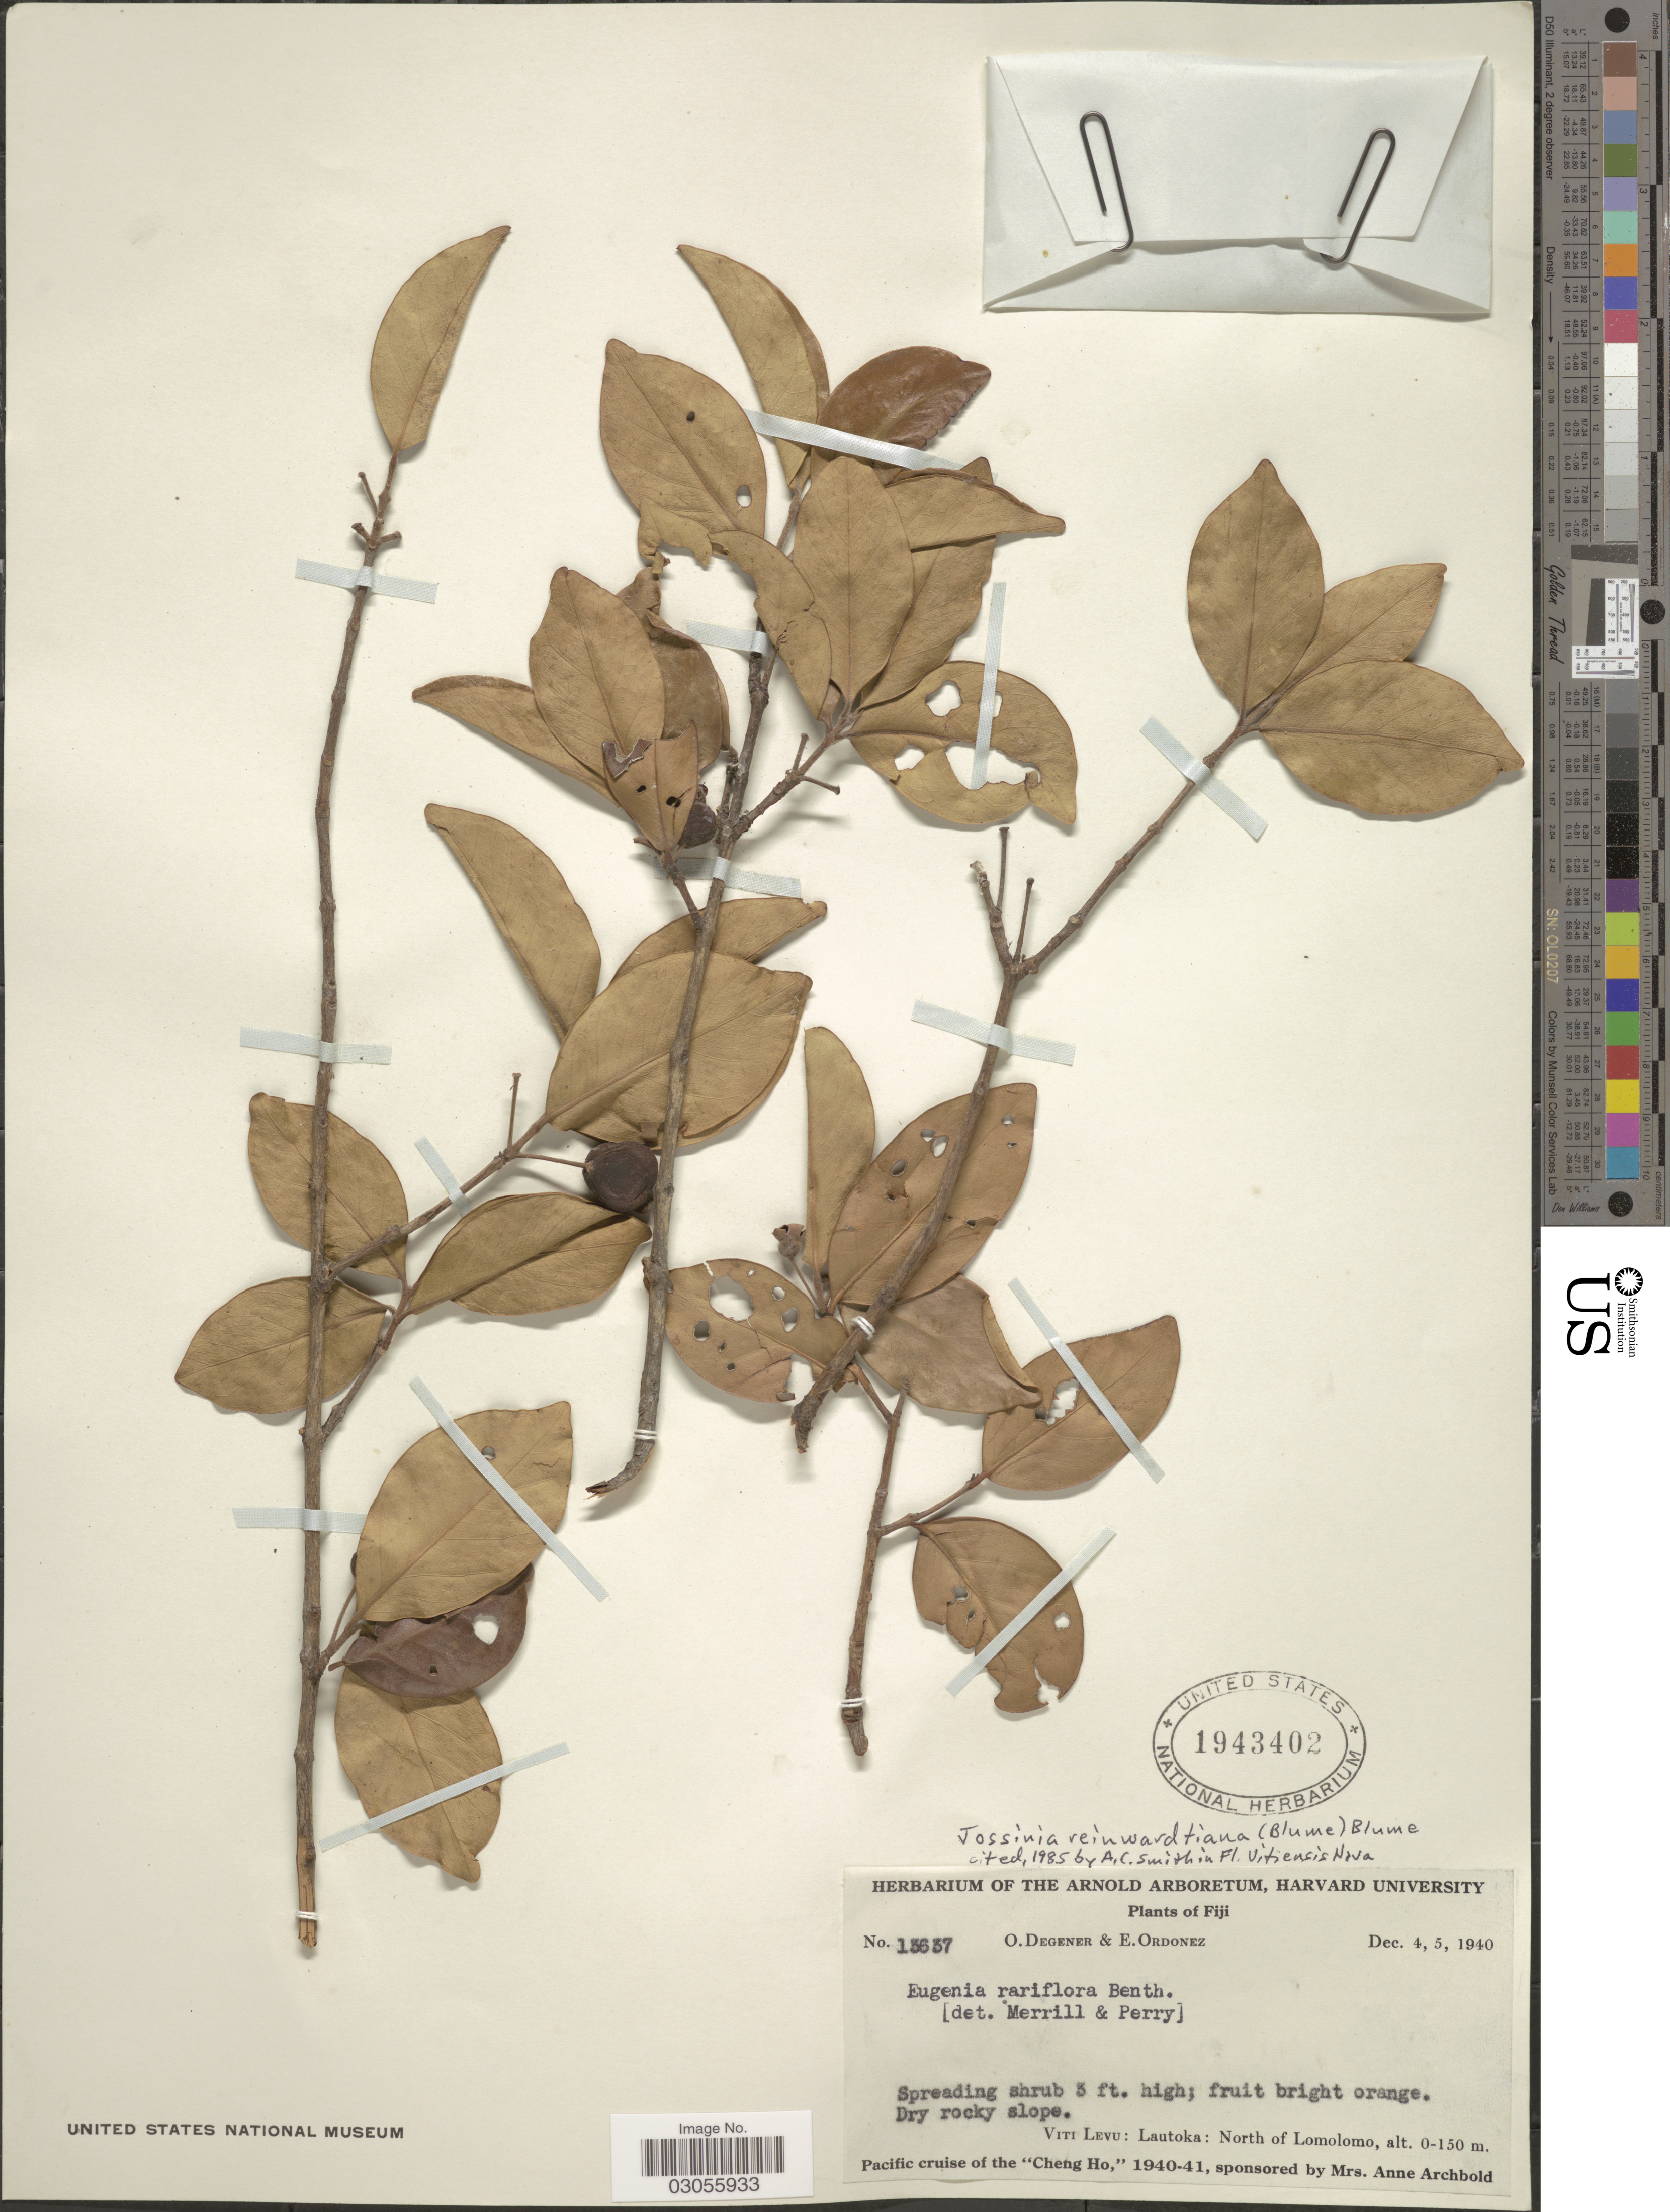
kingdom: Plantae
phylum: Tracheophyta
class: Magnoliopsida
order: Myrtales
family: Myrtaceae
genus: Eugenia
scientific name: Eugenia reinwardtiana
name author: (Blume) DC.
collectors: O. Degener & E. Ordonez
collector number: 13637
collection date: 1940-12-04/1940-12-05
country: Fiji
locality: Viti Levu: Lautoka: North of Lomolomo.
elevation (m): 0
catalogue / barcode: US 1943402